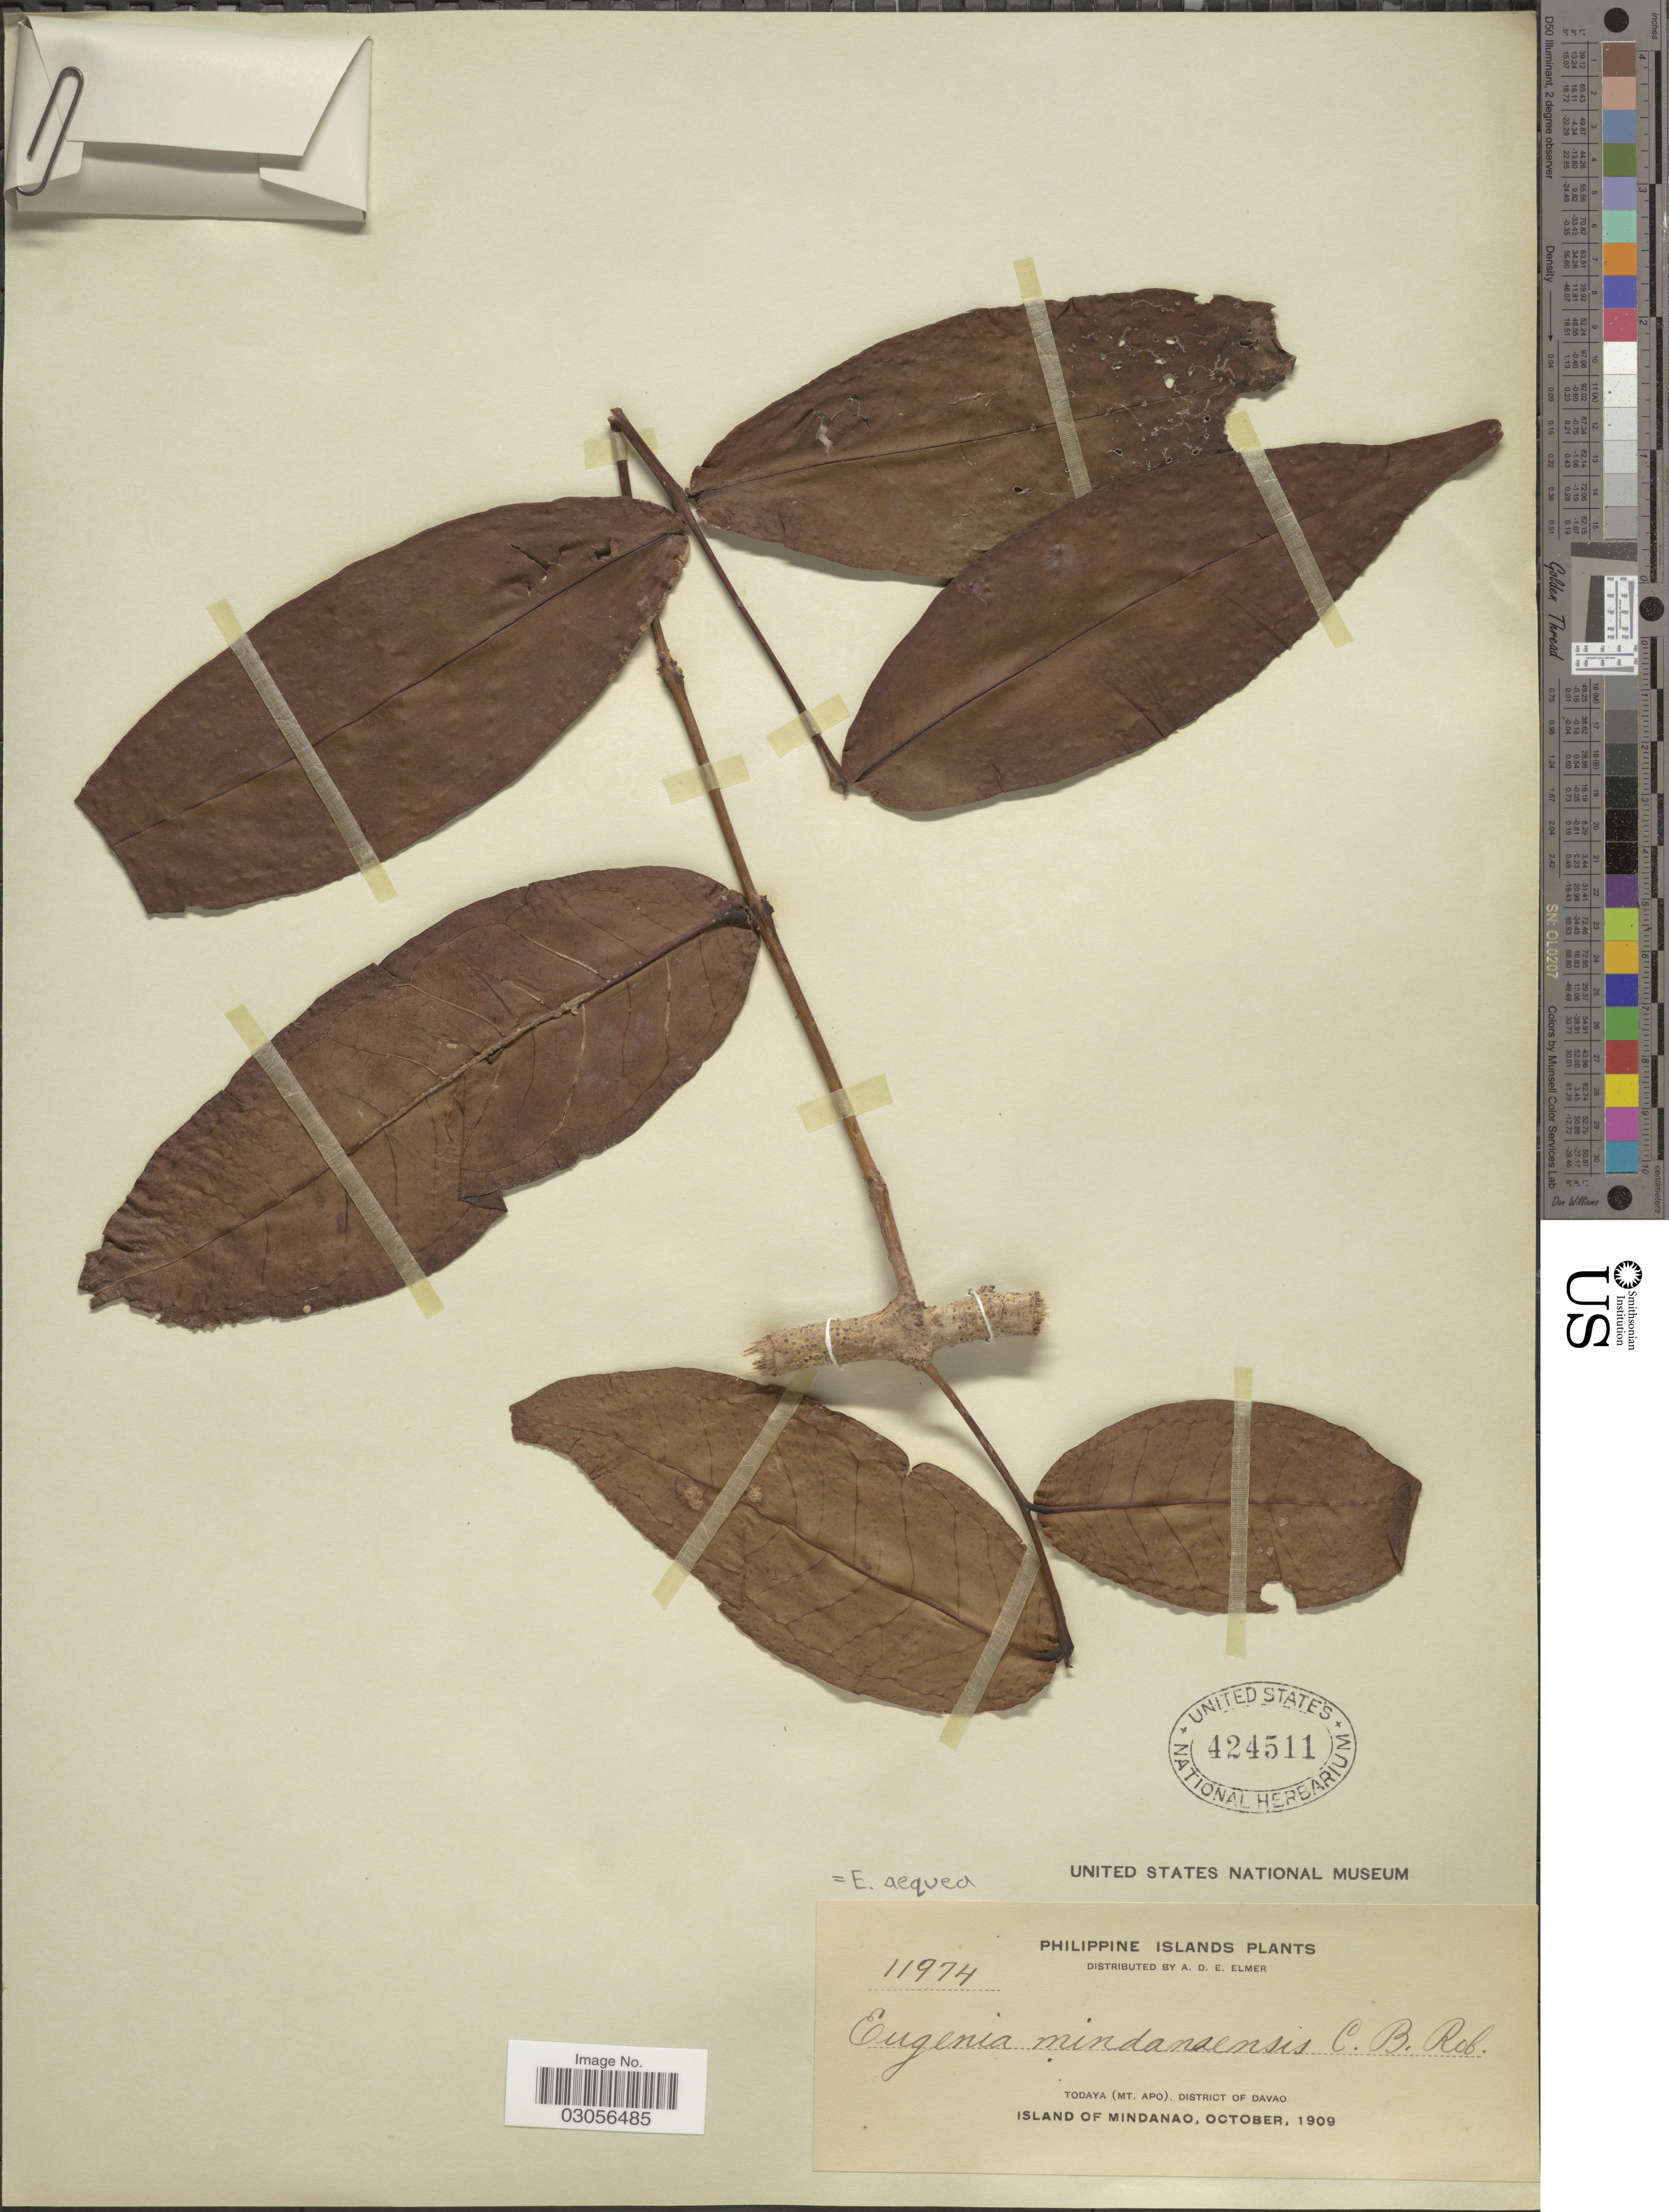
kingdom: Plantae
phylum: Tracheophyta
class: Magnoliopsida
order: Myrtales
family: Myrtaceae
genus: Syzygium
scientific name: Syzygium aqueum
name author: (Burm. f.) Altson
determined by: Strong, Mark T., (BOT), Smithsonian Institution - National Museum of Natural History (UNITED STATES)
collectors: A. D. E. Elmer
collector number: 11974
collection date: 1909-10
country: Philippines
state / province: Davao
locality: Philippine Islands, Todaya (Mt. Apo), District Davao, Island of Mindanao.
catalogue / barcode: US 424511